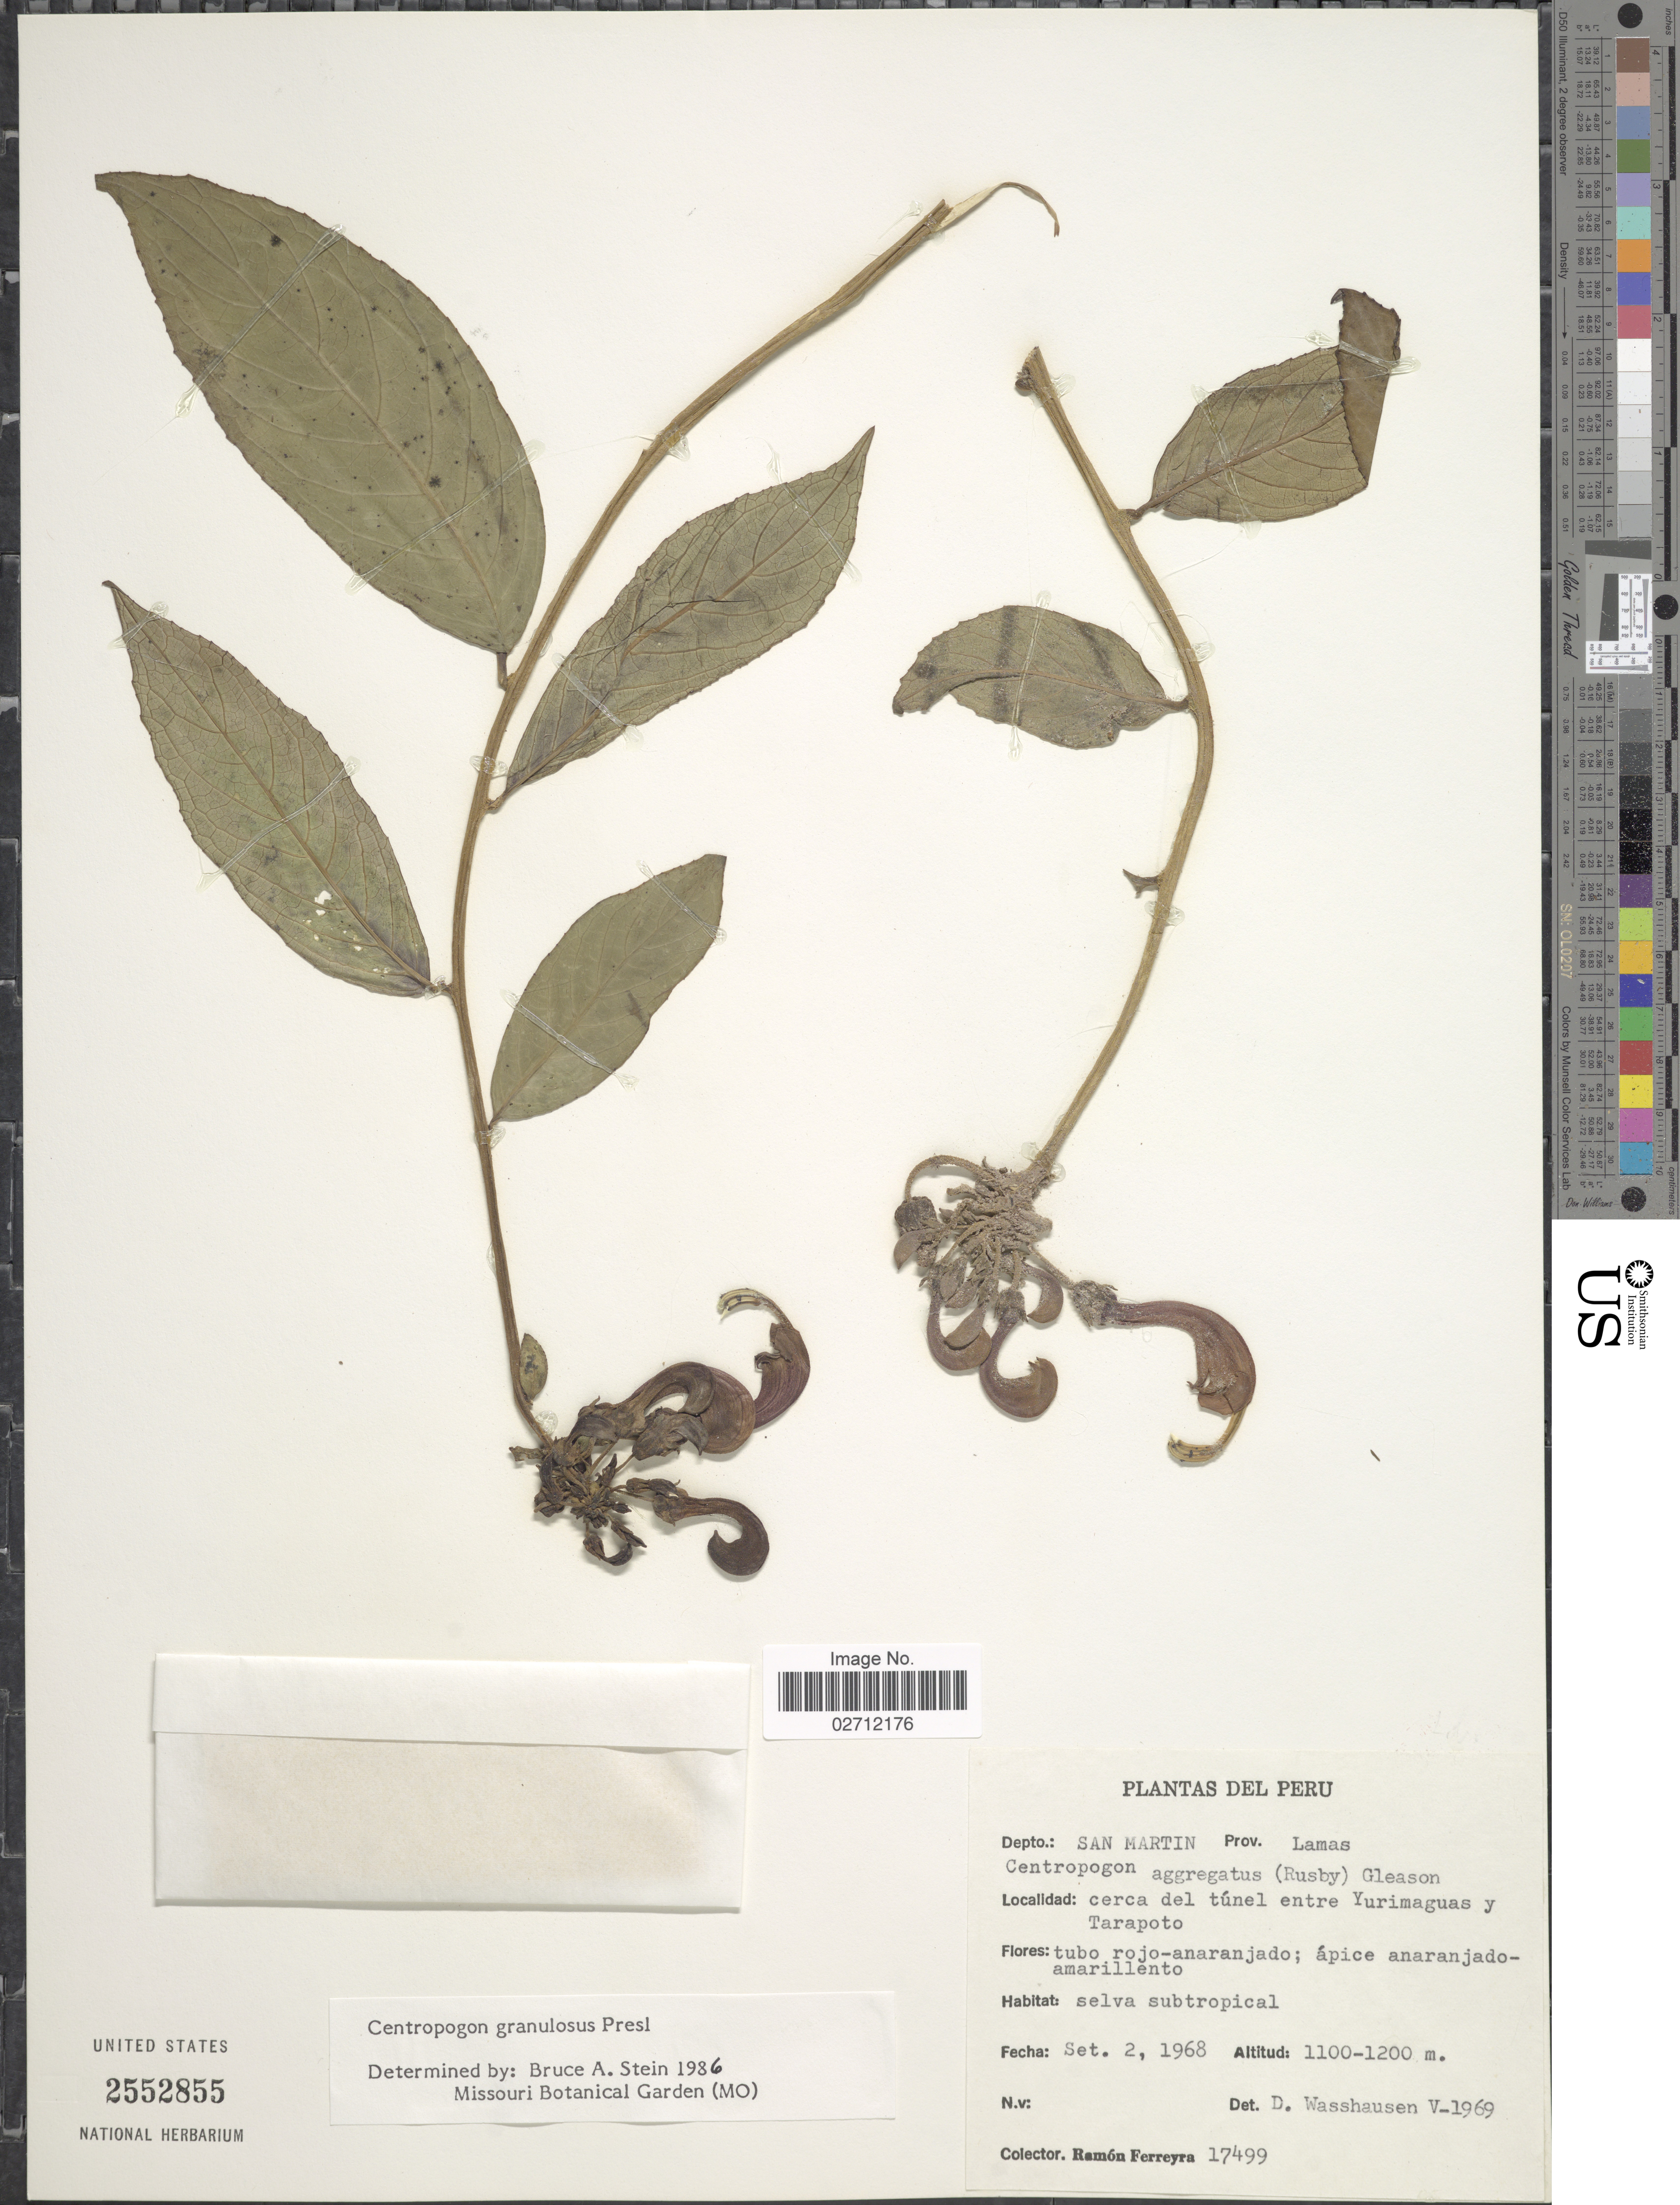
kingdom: Plantae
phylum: Tracheophyta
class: Magnoliopsida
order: Asterales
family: Campanulaceae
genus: Centropogon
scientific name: Centropogon granulosus subsp. granulosus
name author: C. Presl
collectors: R. A. Ferreyra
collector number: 17499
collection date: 1968-09-02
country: Peru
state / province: San Martín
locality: Prov. Lamas, cerca del tunel entre Yurimaguas y Tarapoto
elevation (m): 1100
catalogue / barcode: US 2552855